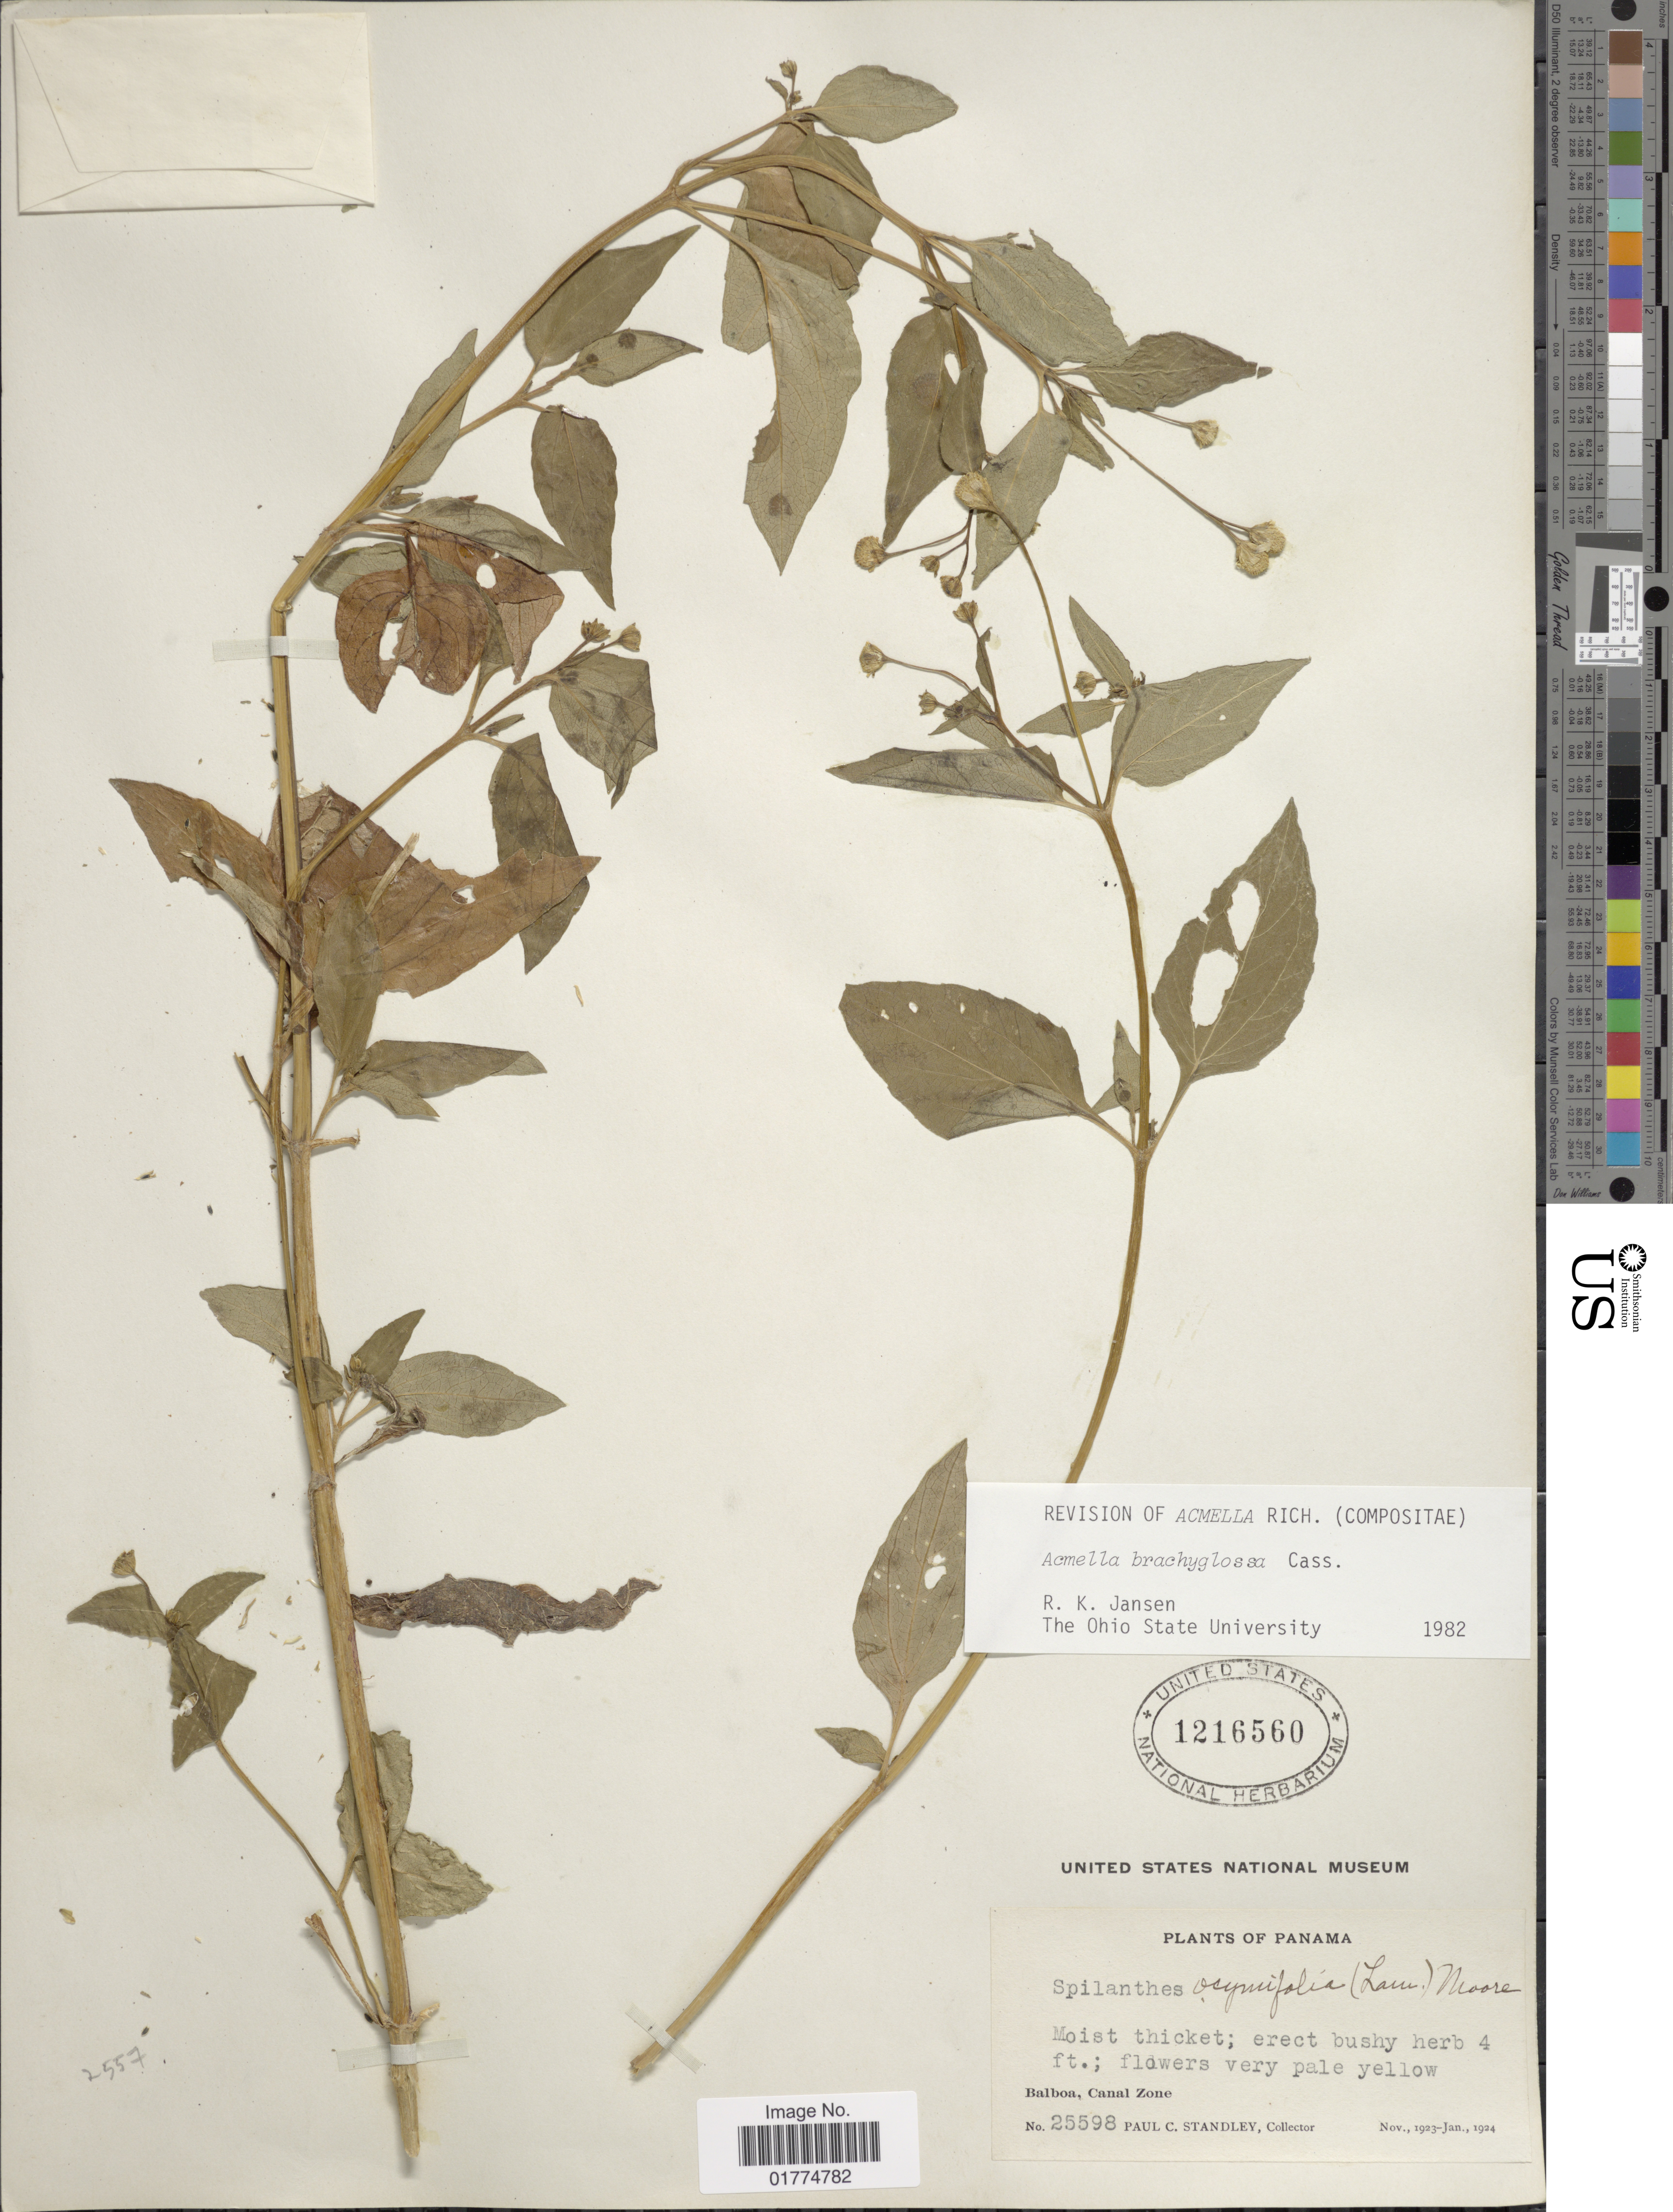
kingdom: Plantae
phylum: Tracheophyta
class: Magnoliopsida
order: Asterales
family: Asteraceae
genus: Acmella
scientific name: Acmella brachyglossa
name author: Cass.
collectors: P. C. Standley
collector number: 25598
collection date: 1923-11/1924-01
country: Panama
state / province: Colón / Panamá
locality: Balboa, Canal Zone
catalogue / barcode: US 1216560